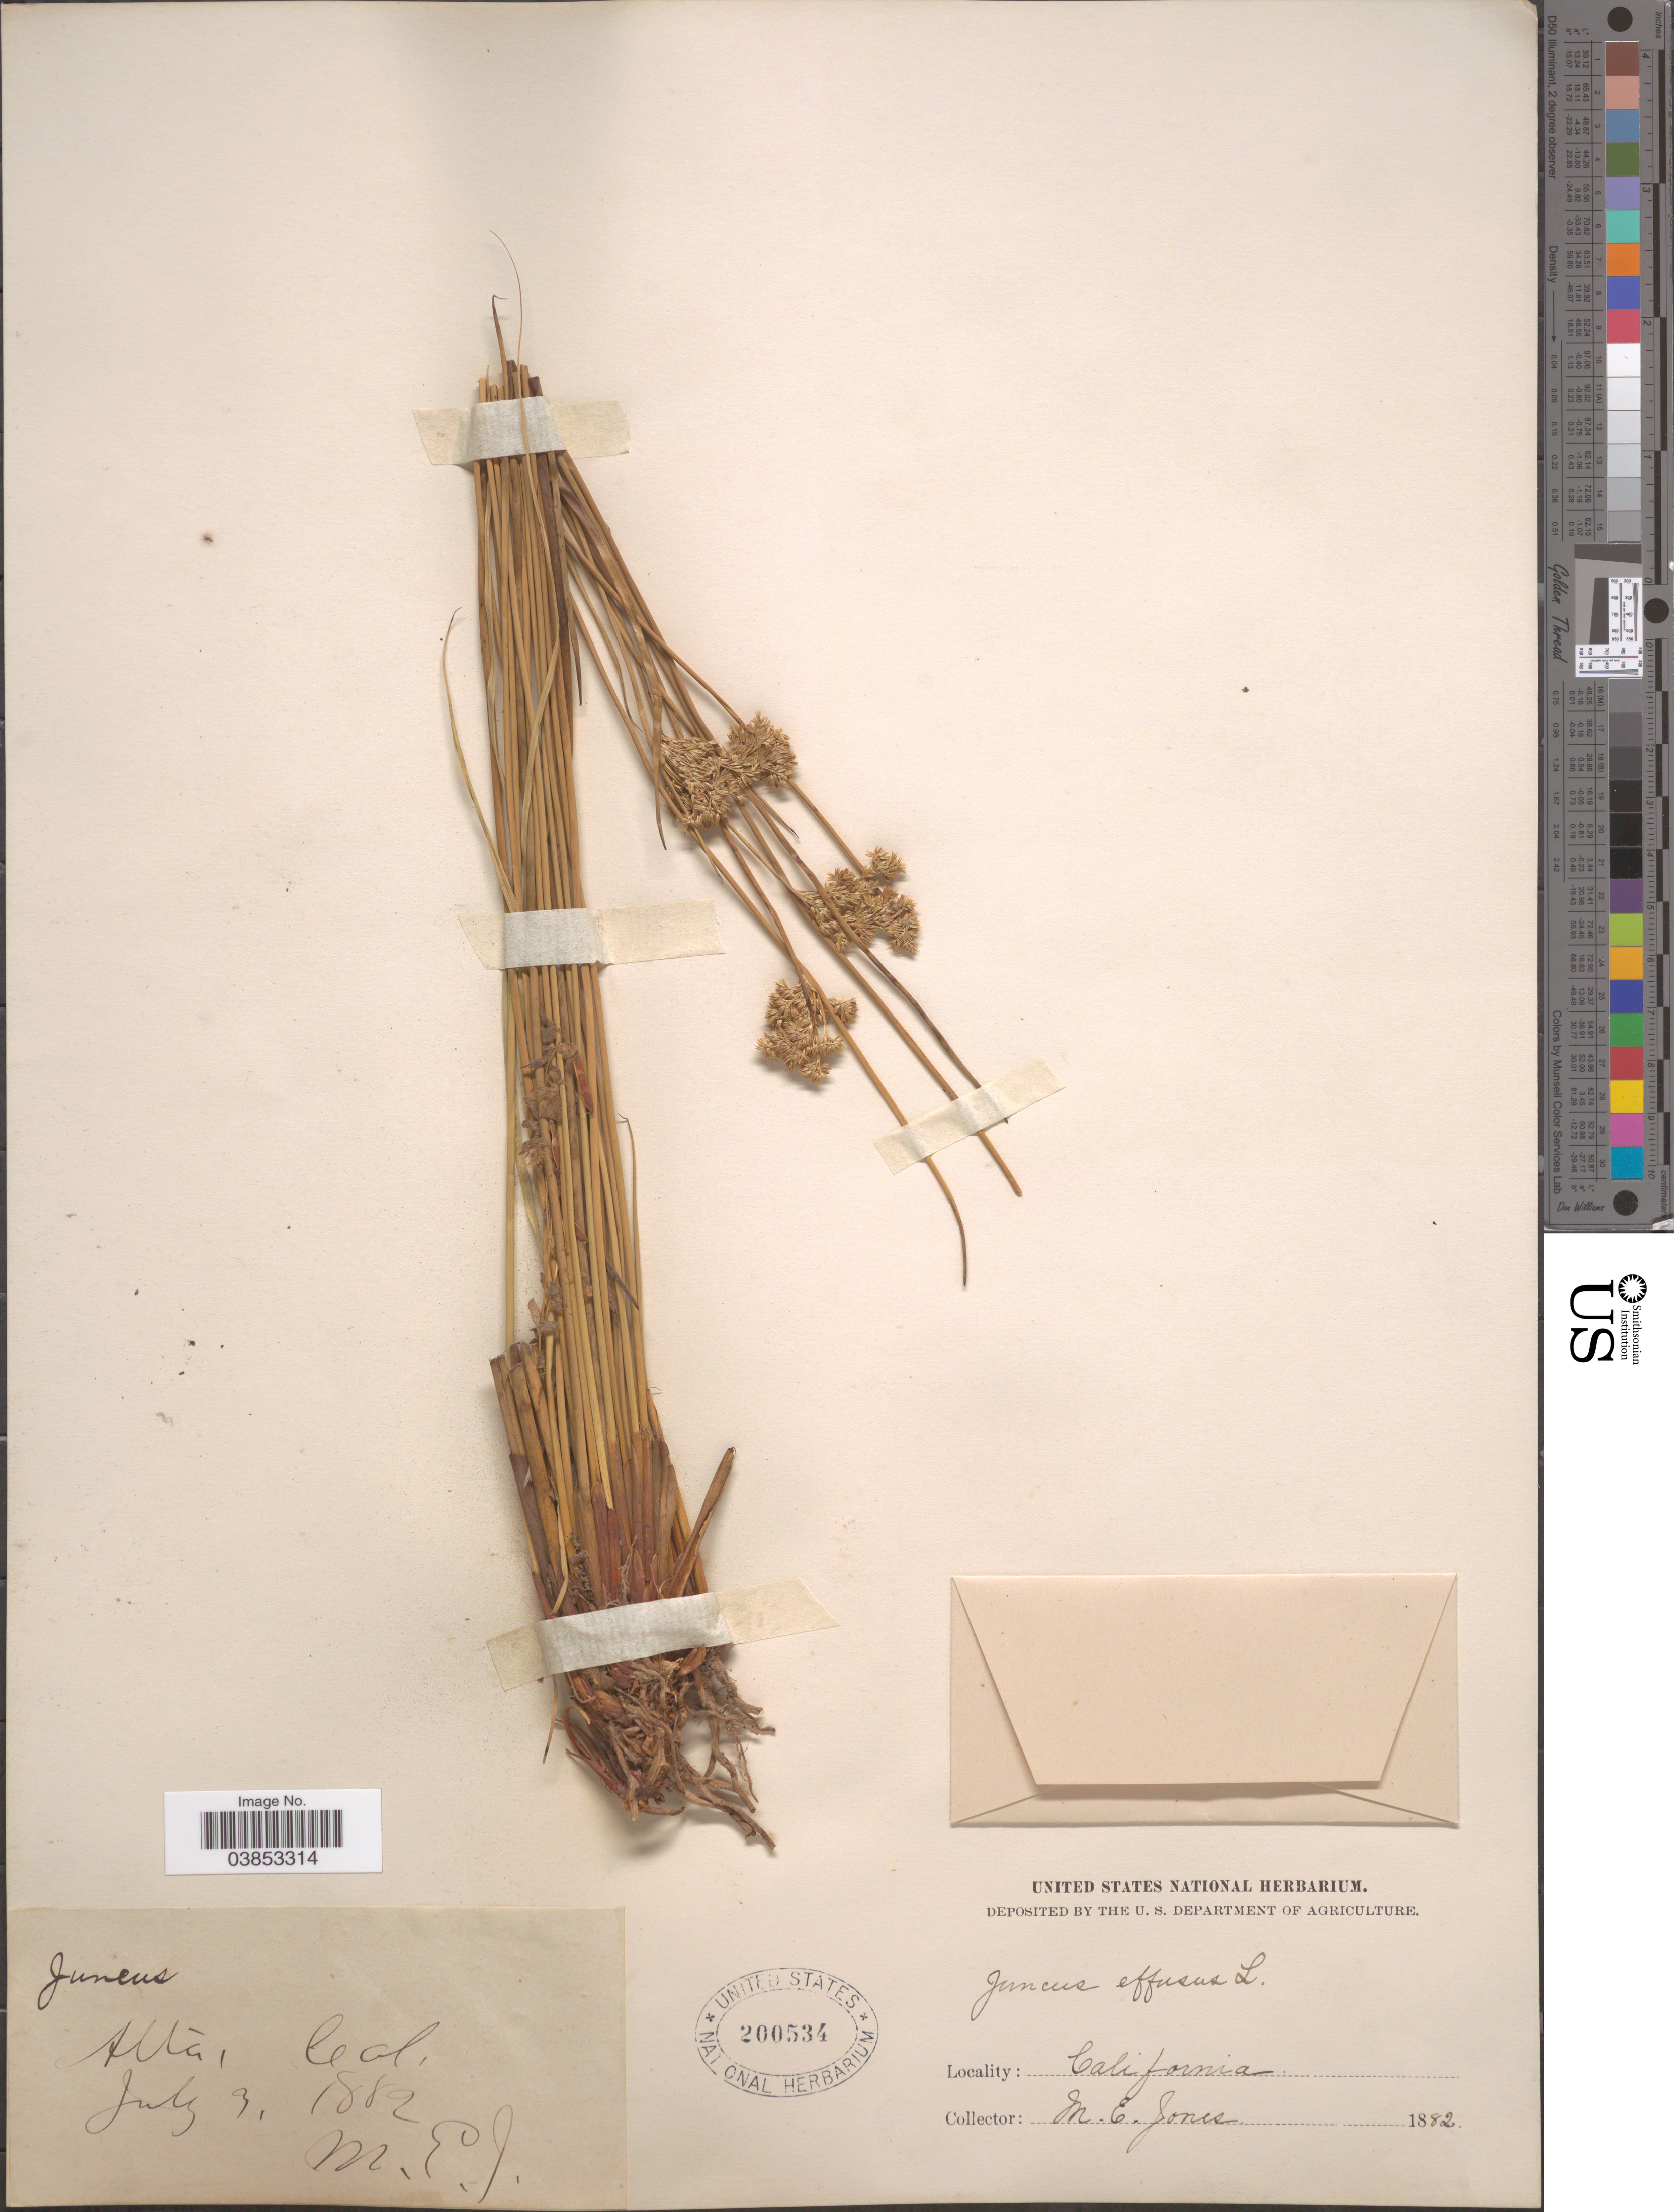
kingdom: Plantae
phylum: Tracheophyta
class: Liliopsida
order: Poales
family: Juncaceae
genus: Juncus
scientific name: Juncus effusus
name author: L.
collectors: M. E. Jones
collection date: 1882-07-03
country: United States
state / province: California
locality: Alta.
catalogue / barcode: US 200534